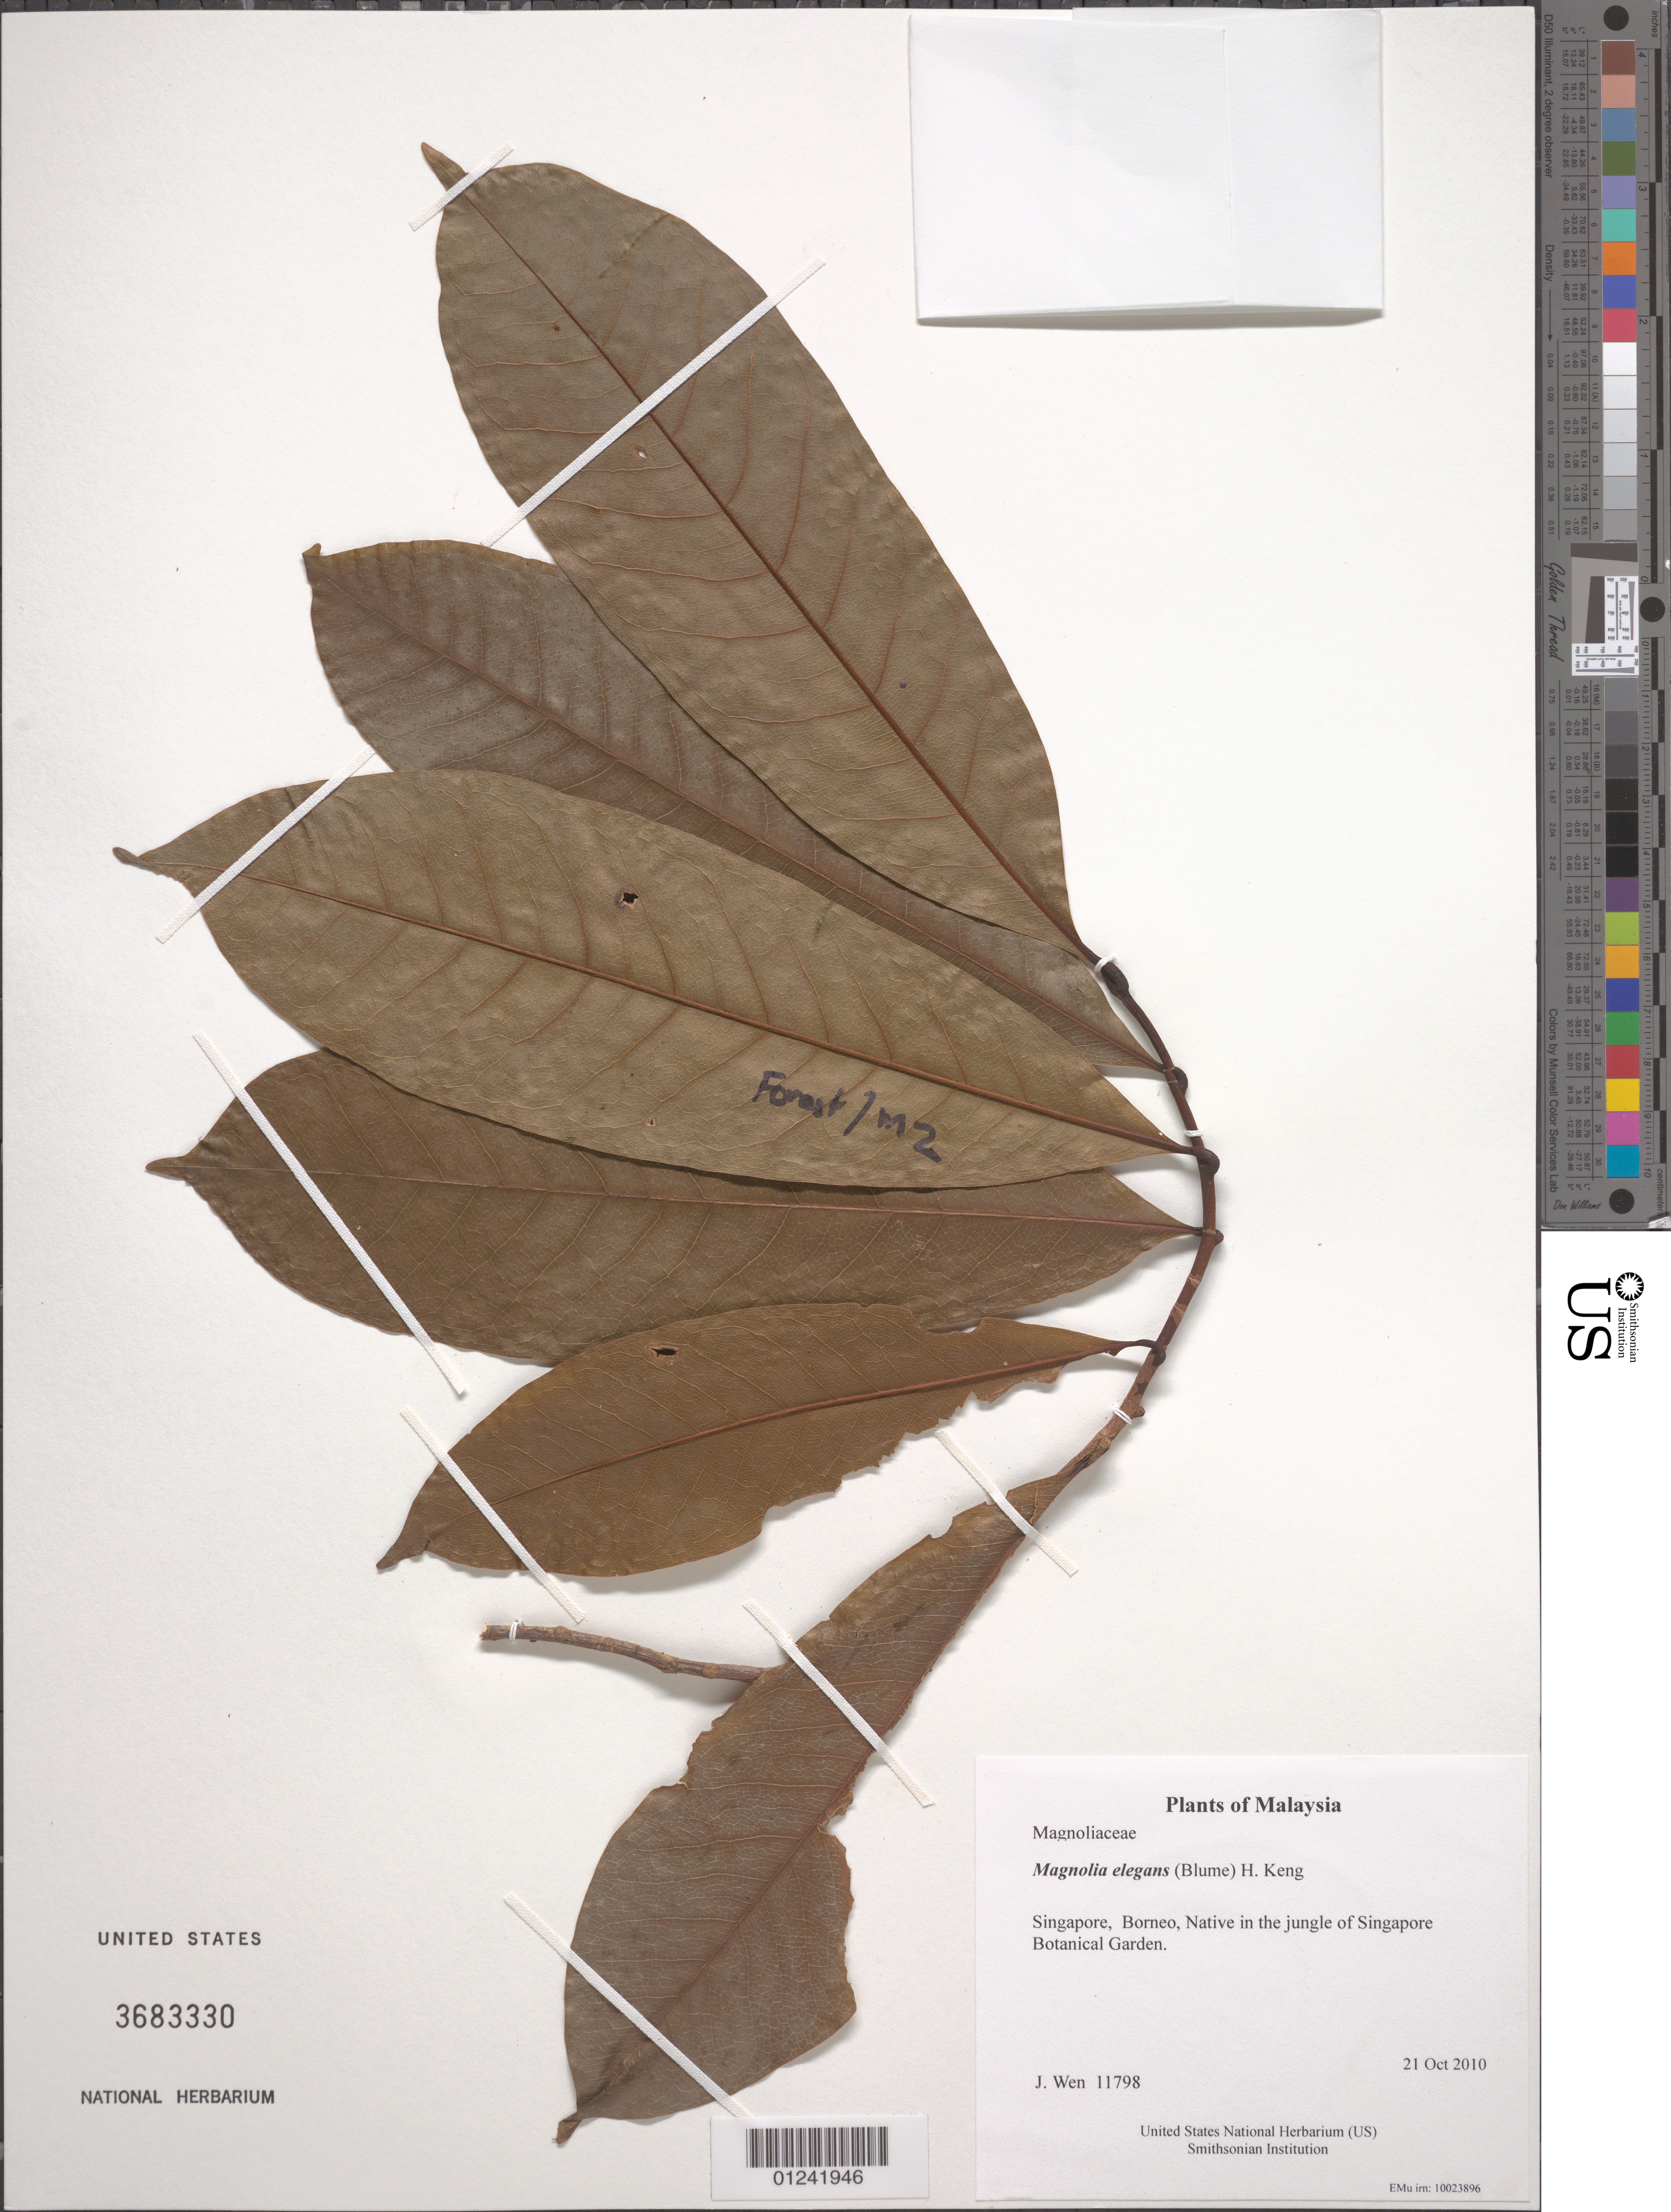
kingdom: Plantae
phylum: Tracheophyta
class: Magnoliopsida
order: Magnoliales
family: Magnoliaceae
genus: Magnolia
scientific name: Magnolia elegans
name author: (Blume) H. Keng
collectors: J. Wen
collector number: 11798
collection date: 2010-10-21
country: Singapore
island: Borneo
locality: Native in the jungle of Singapore Botanical Garden.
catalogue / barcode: US 3683330